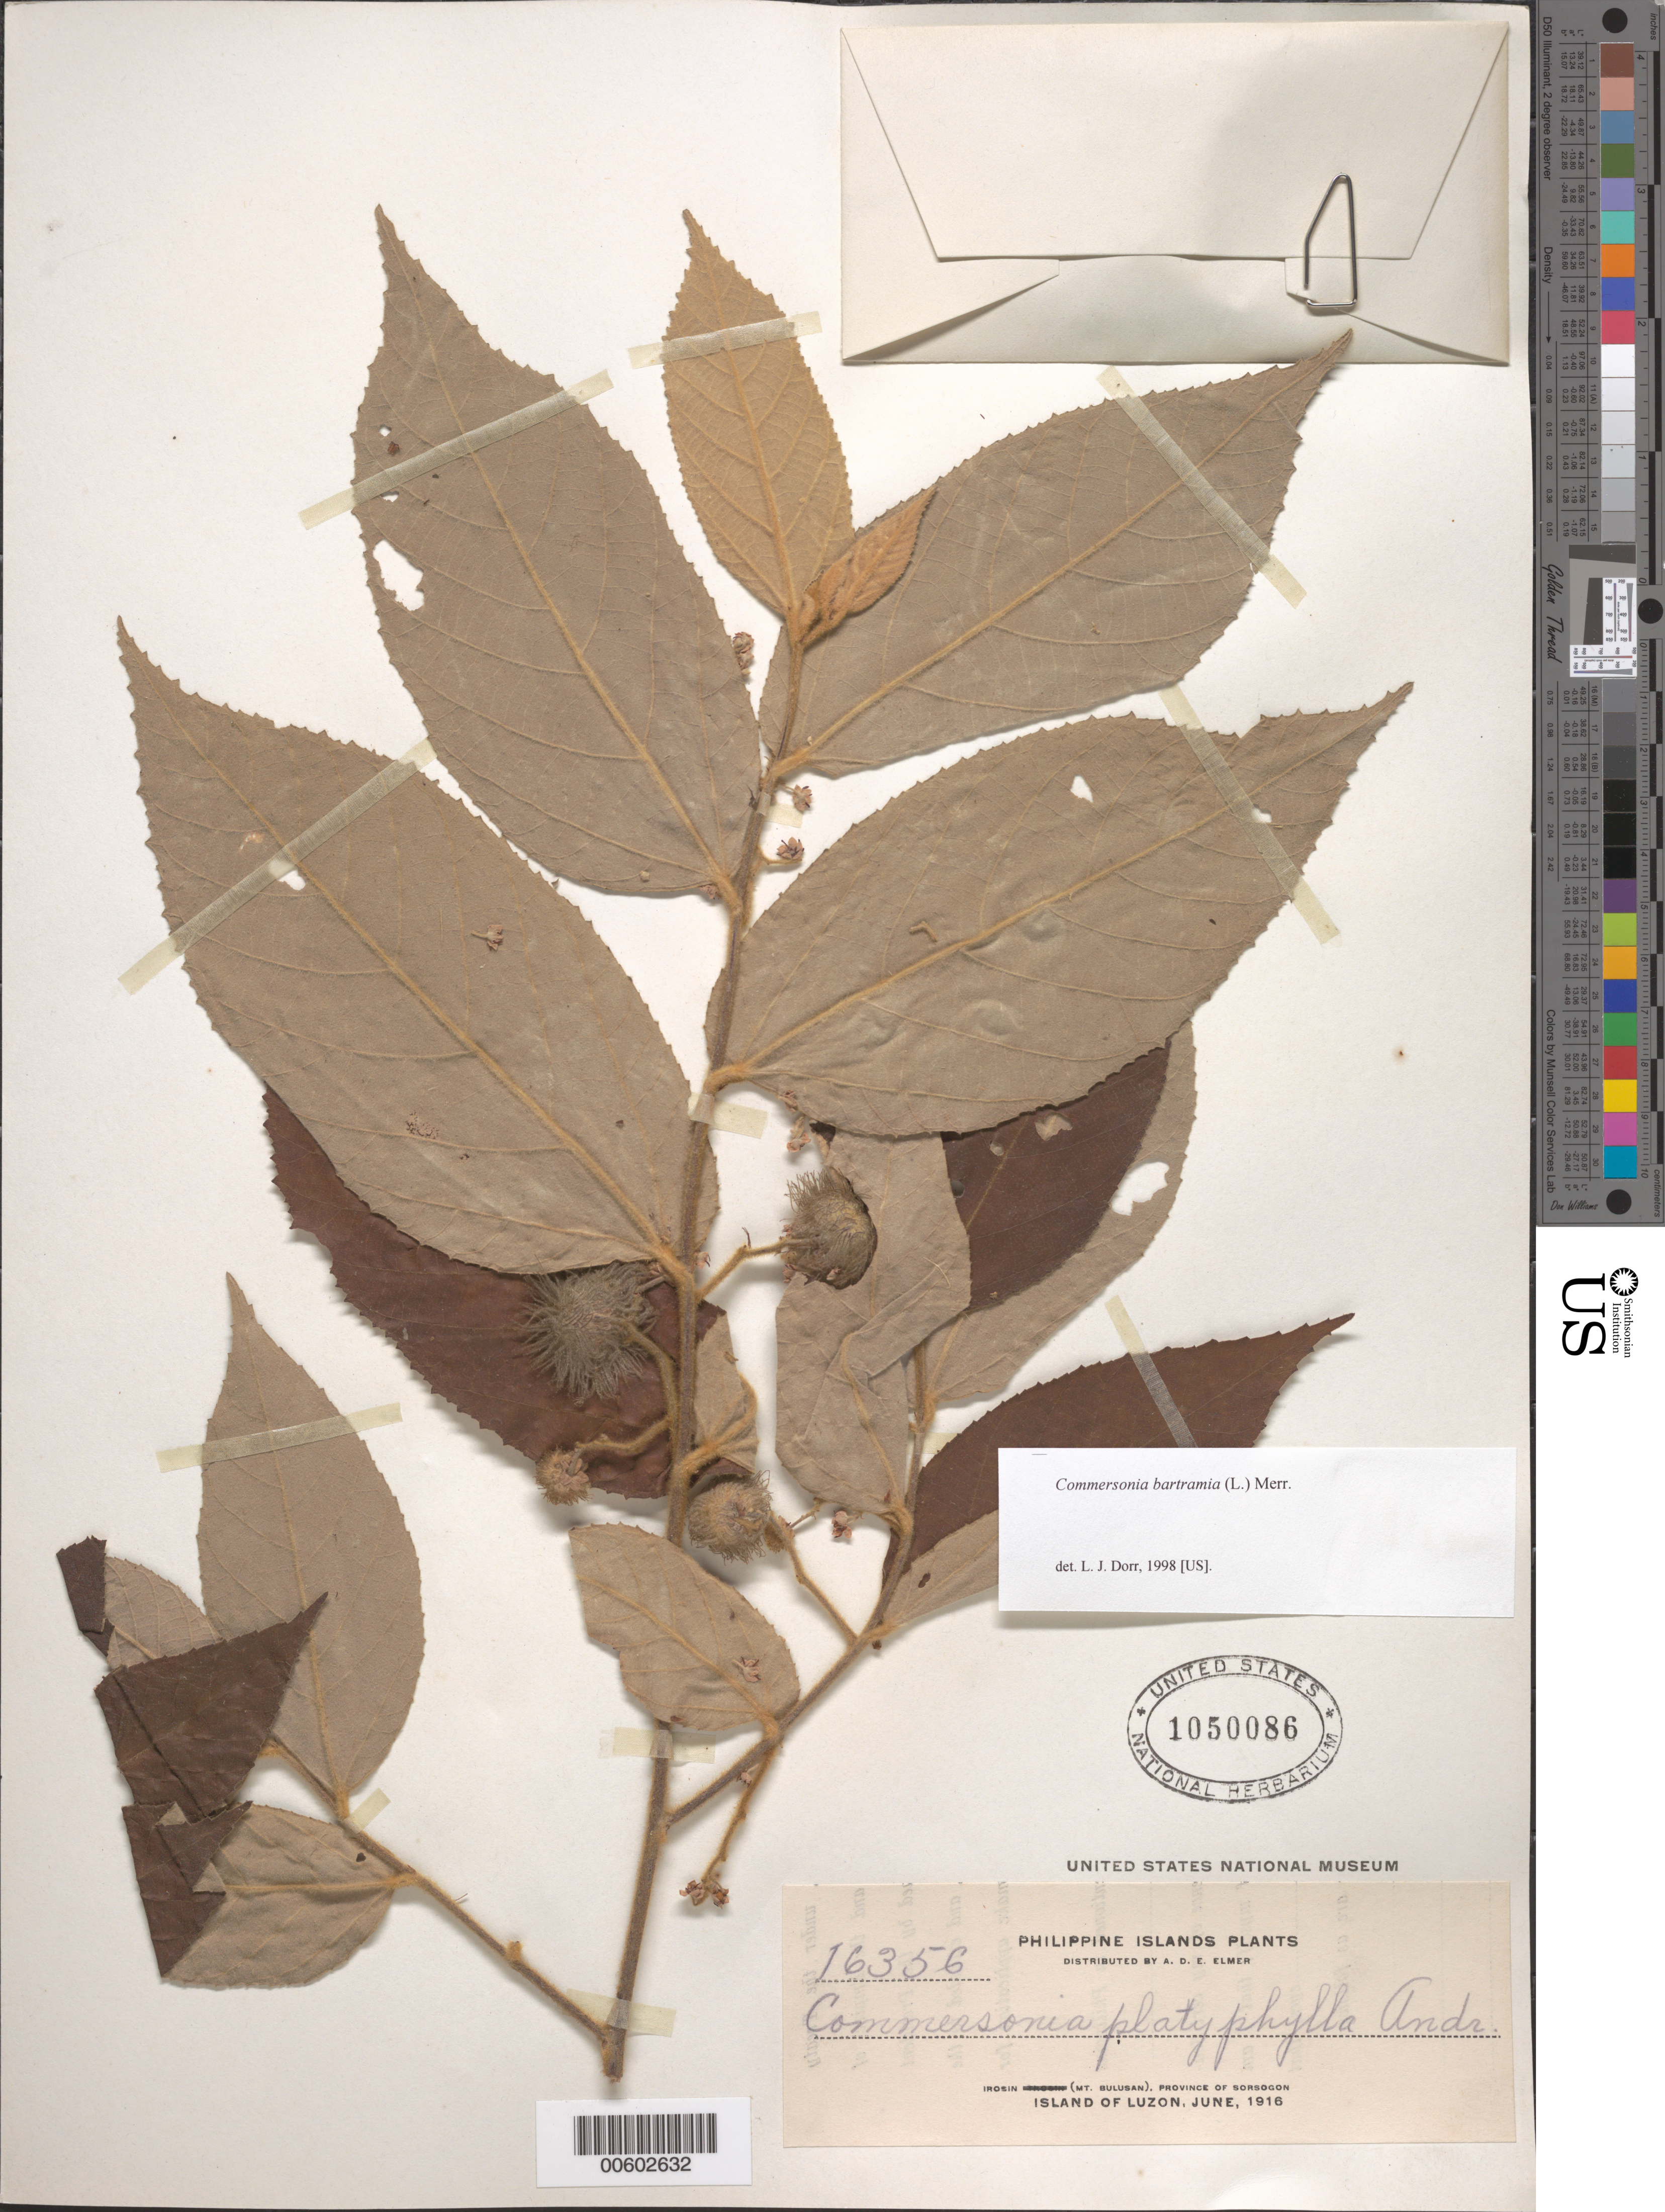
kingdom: Plantae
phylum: Tracheophyta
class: Magnoliopsida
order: Malvales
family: Malvaceae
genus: Commersonia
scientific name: Commersonia bartramia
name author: (L.) Merr.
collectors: A. D. E. Elmer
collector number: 16356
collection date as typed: Jun 1916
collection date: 1916-06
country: Philippines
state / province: Bicol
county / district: Sorsogon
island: Luzon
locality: Irosin, Mt. Bulusan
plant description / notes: US, GH, MO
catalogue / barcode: US 1050086